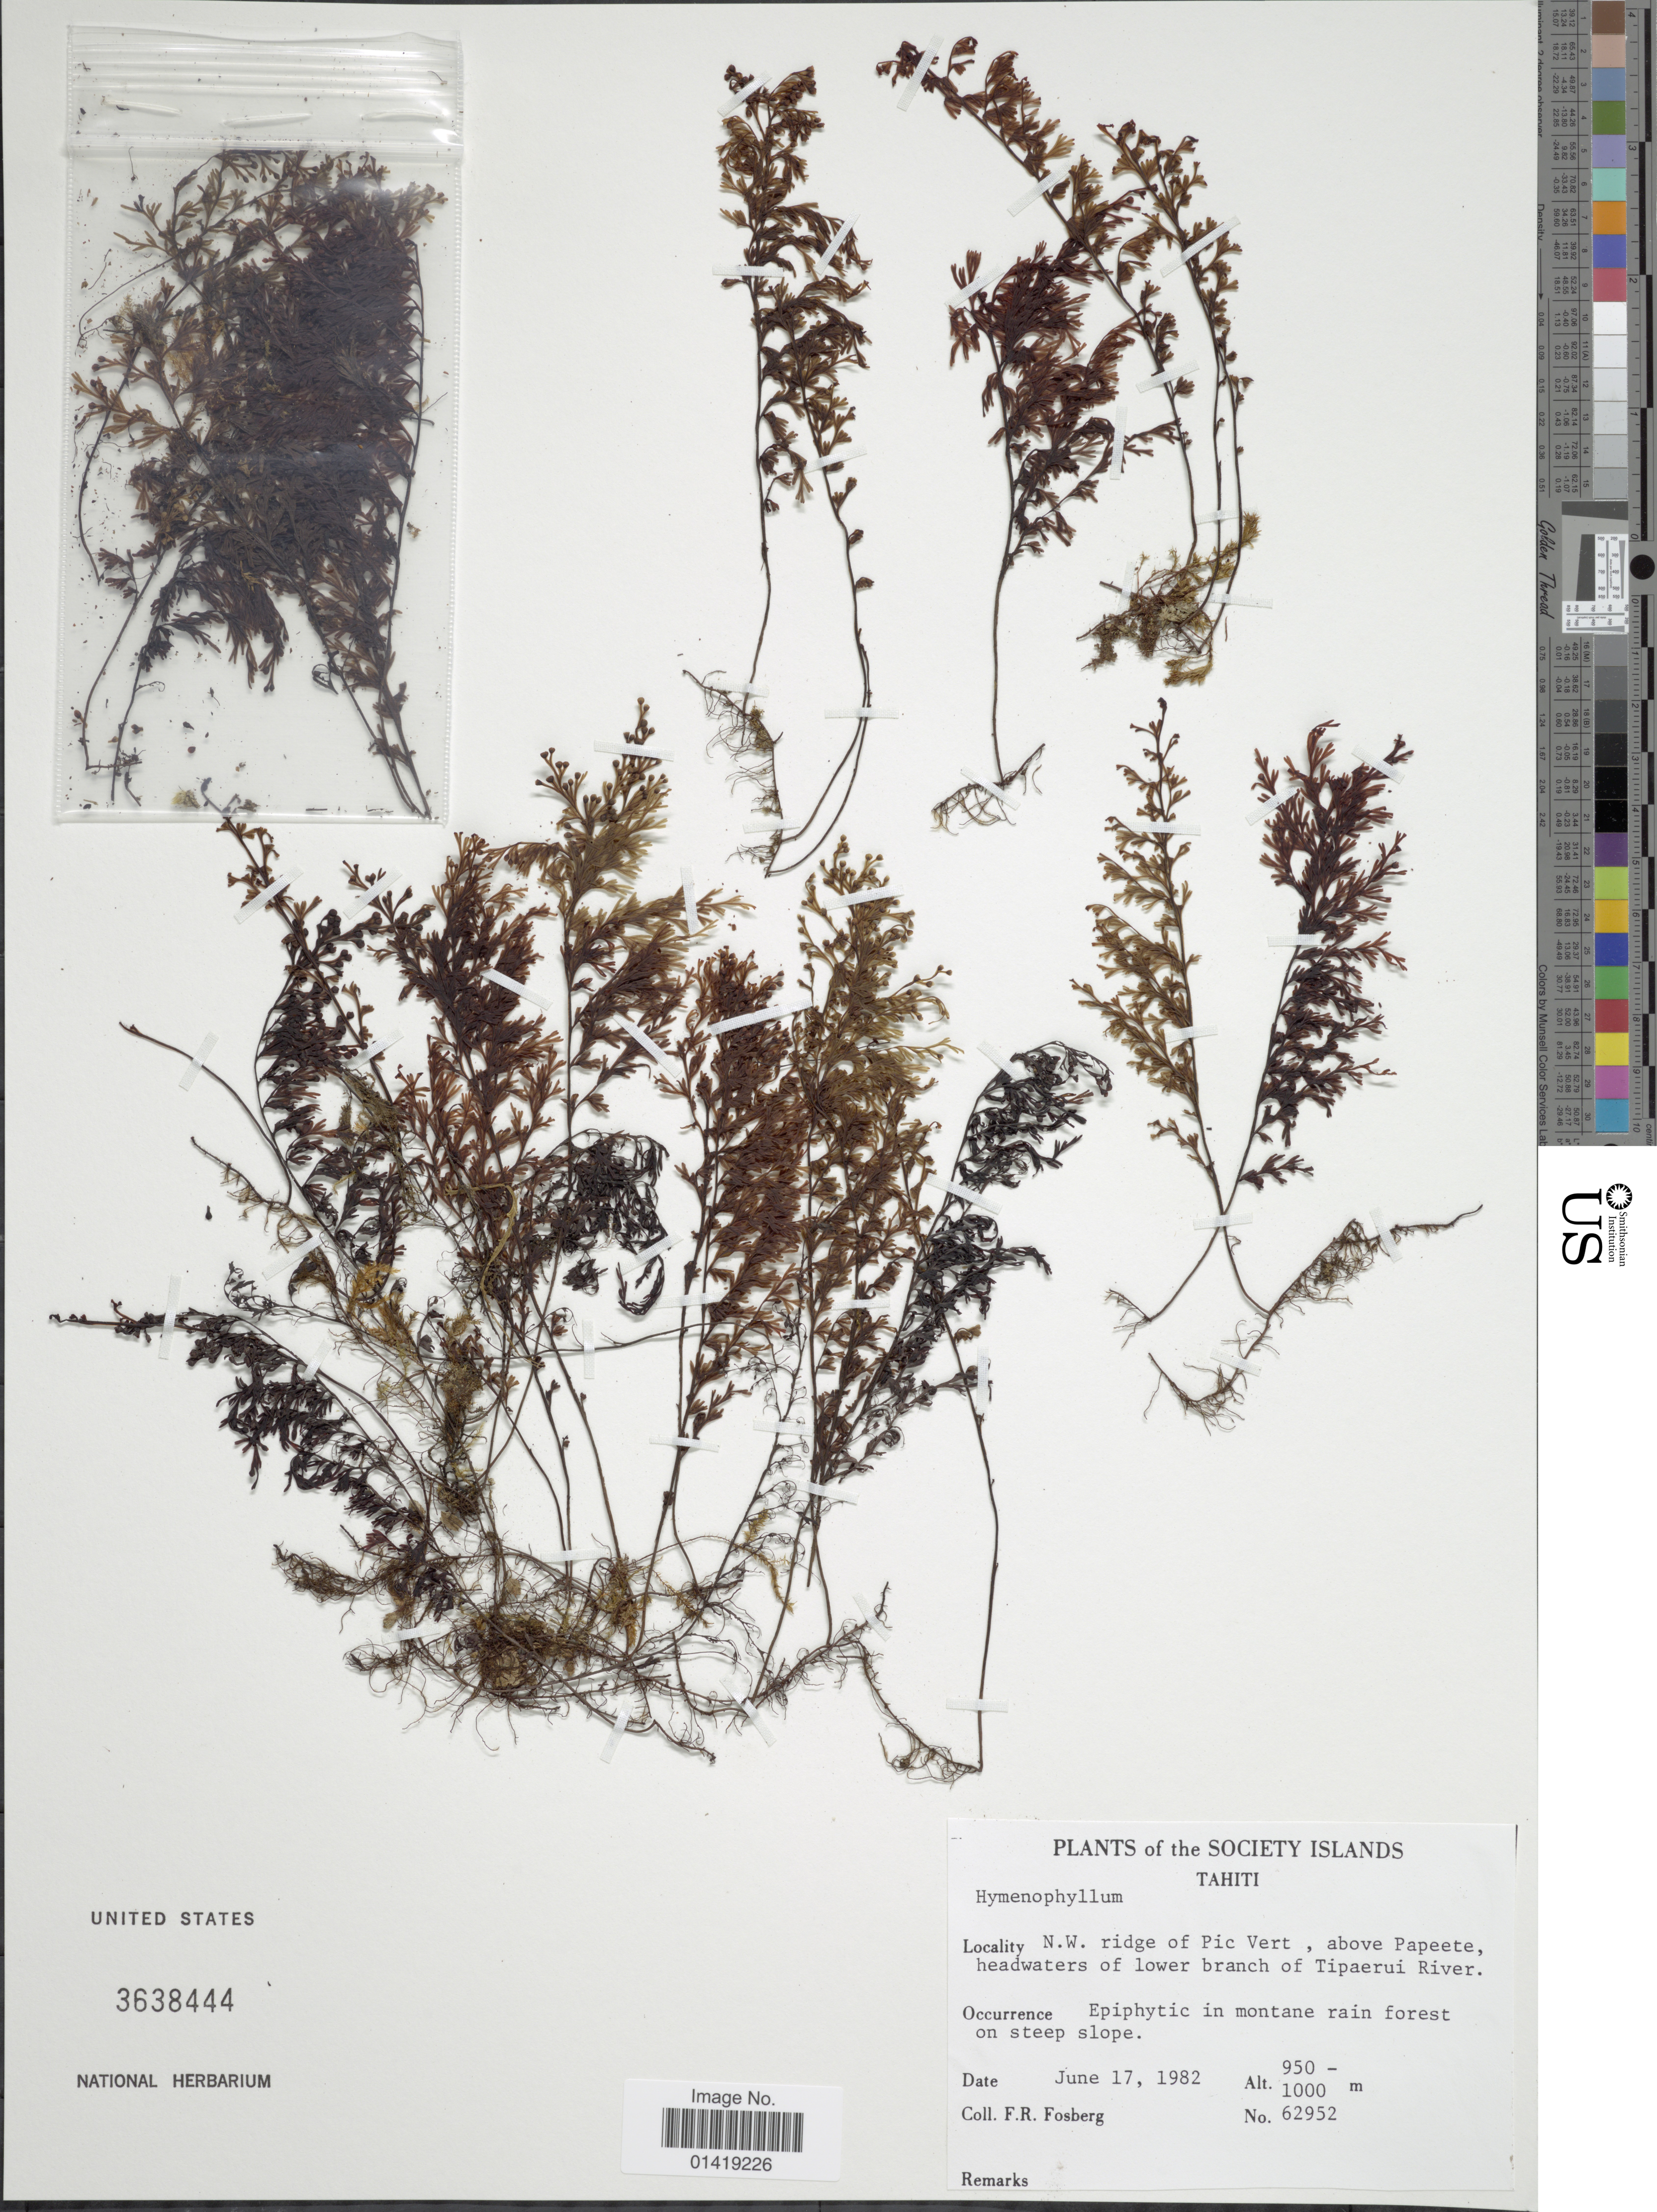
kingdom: Plantae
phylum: Tracheophyta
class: Polypodiopsida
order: Hymenophyllales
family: Hymenophyllaceae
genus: Hymenophyllum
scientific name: Hymenophyllum polyanthos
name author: (Sw.) Sw.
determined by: Florence, J.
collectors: F. R. Fosberg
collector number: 62952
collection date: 1982-06-17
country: French Polynesia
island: Tahiti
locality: The Society Islands Tahiti N.W. ridge of Pic Vert, above Papeete headwaters of lower branch of Tipaerui river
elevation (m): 950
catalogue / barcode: US 3638444